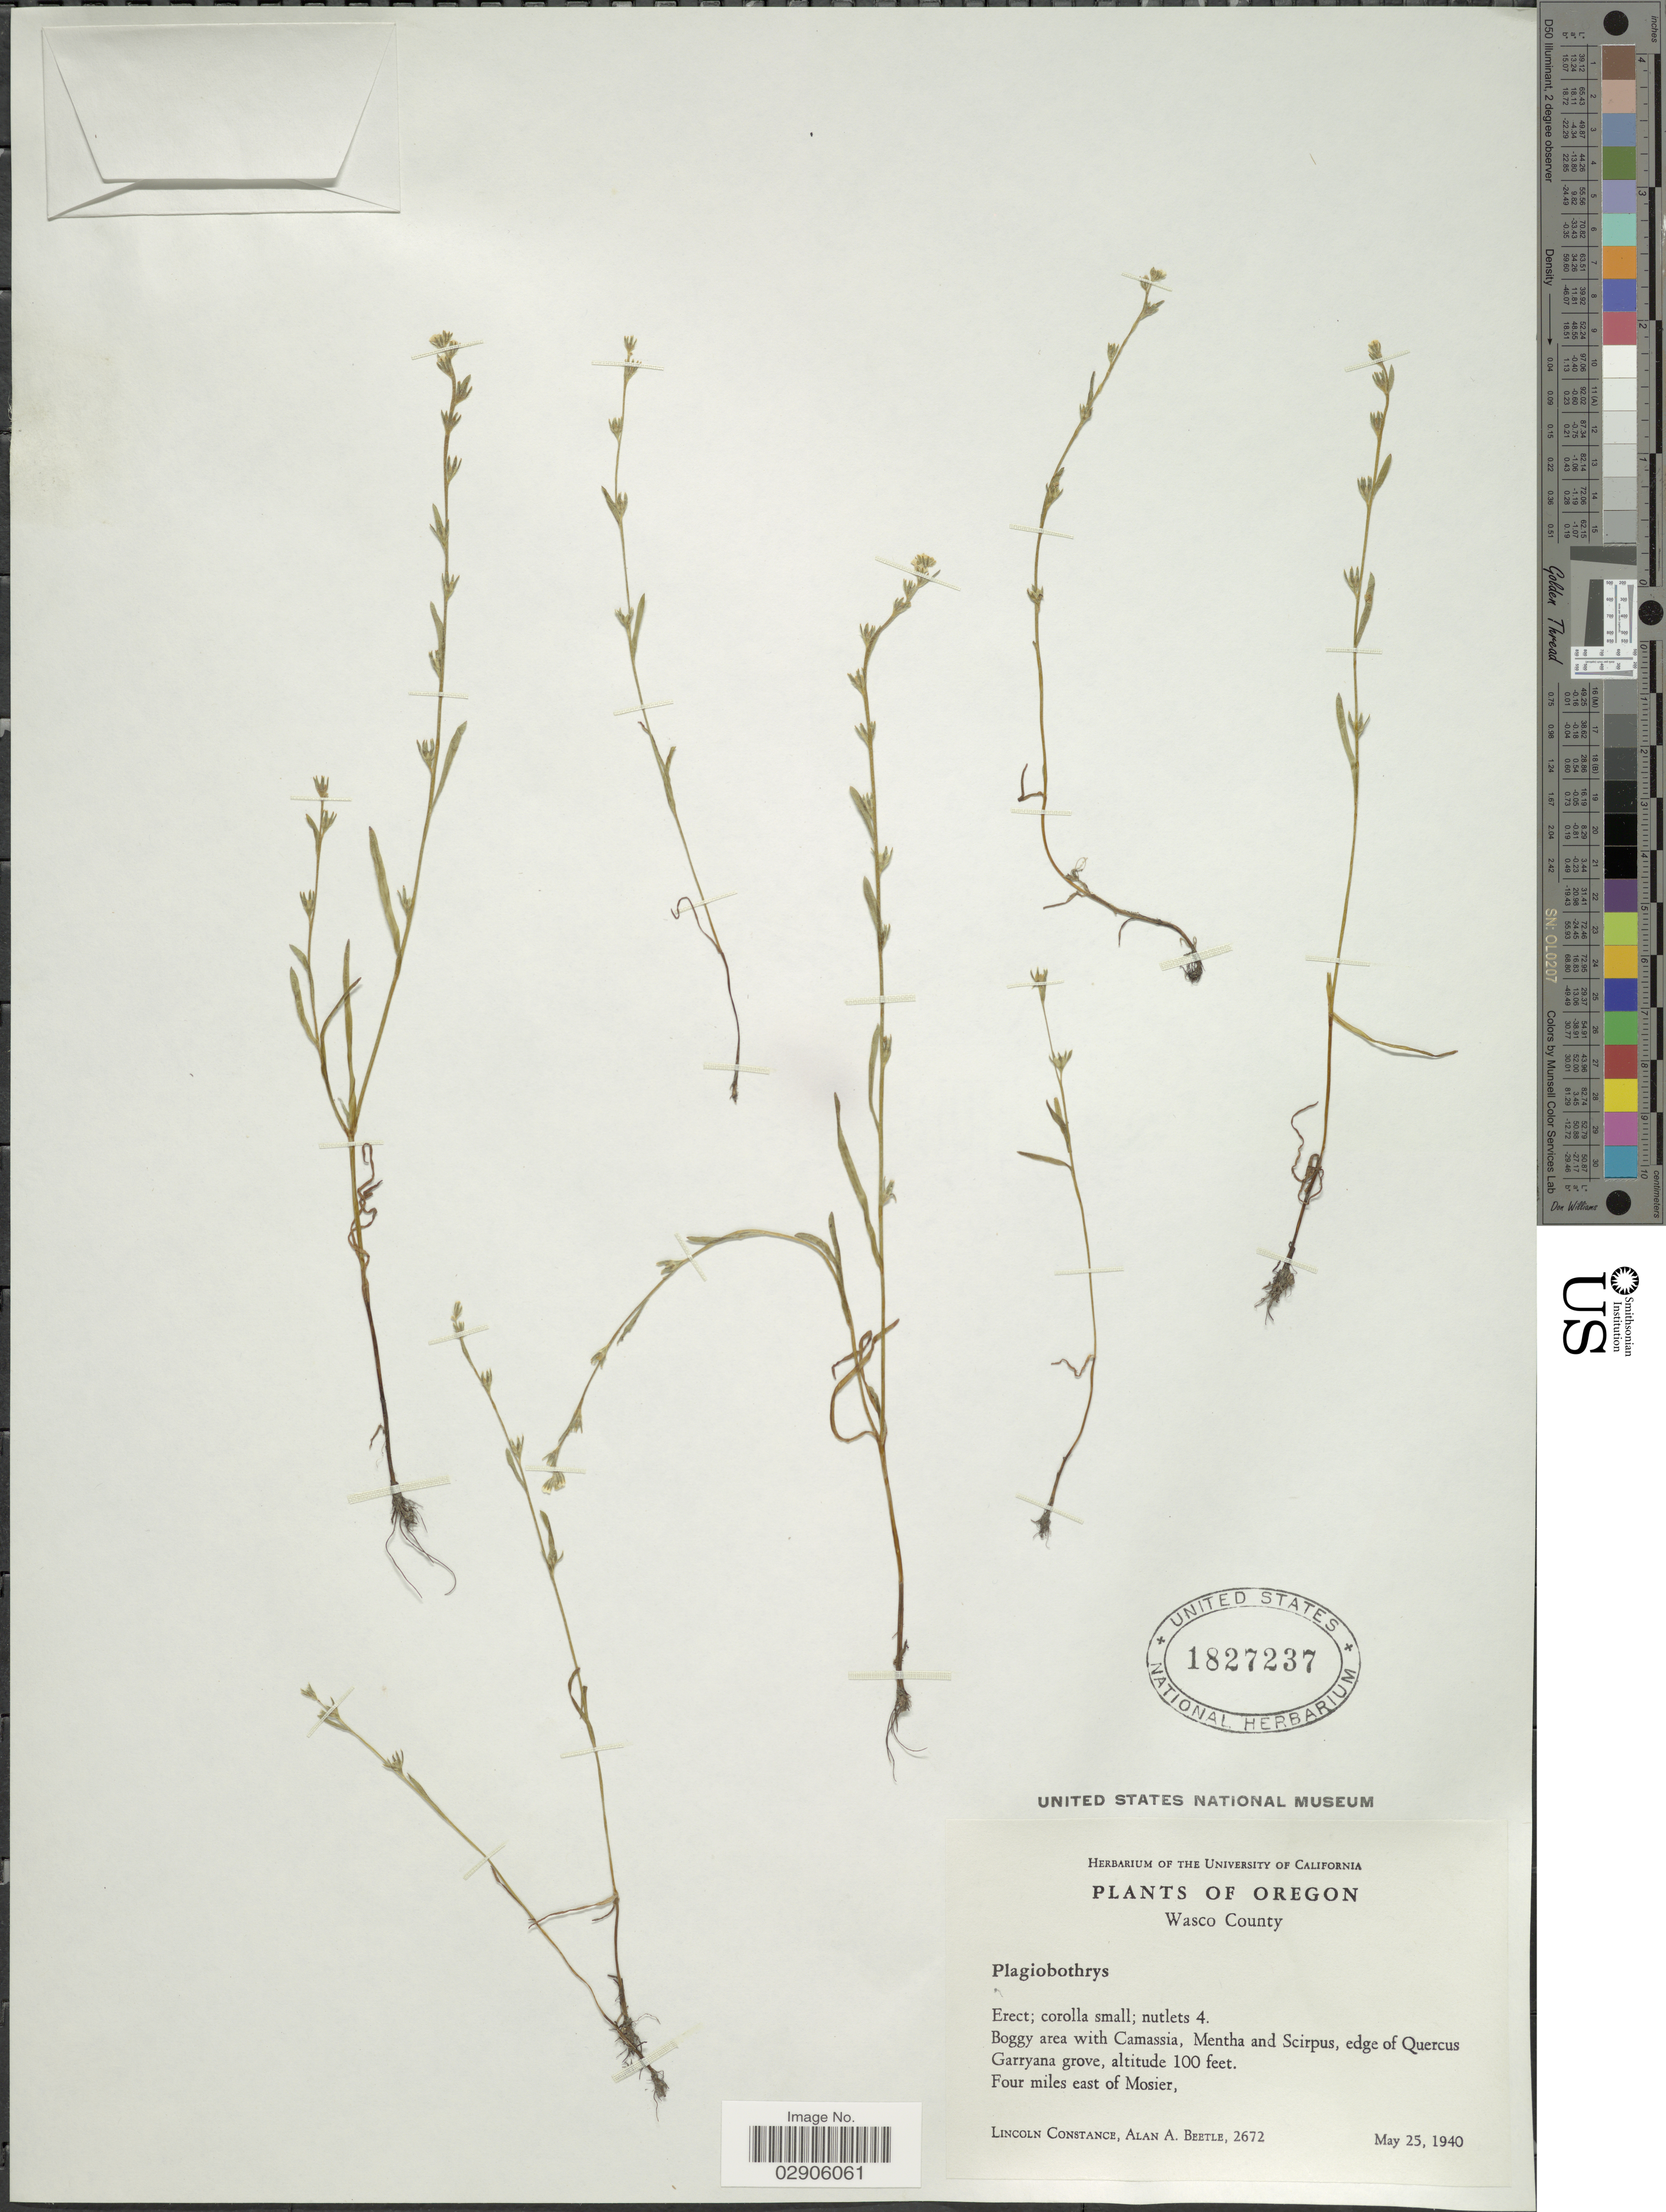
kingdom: Plantae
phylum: Tracheophyta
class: Magnoliopsida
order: Boraginales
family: Boraginaceae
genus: Plagiobothrys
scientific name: Plagiobothrys sp.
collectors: L. Constance & A. A. Beetle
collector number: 2672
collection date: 1940-05-25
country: United States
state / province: Oregon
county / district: Wasco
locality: Wasco County, Garryana grove, Four miles east of Mosier.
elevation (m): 30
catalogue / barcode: US 1827237